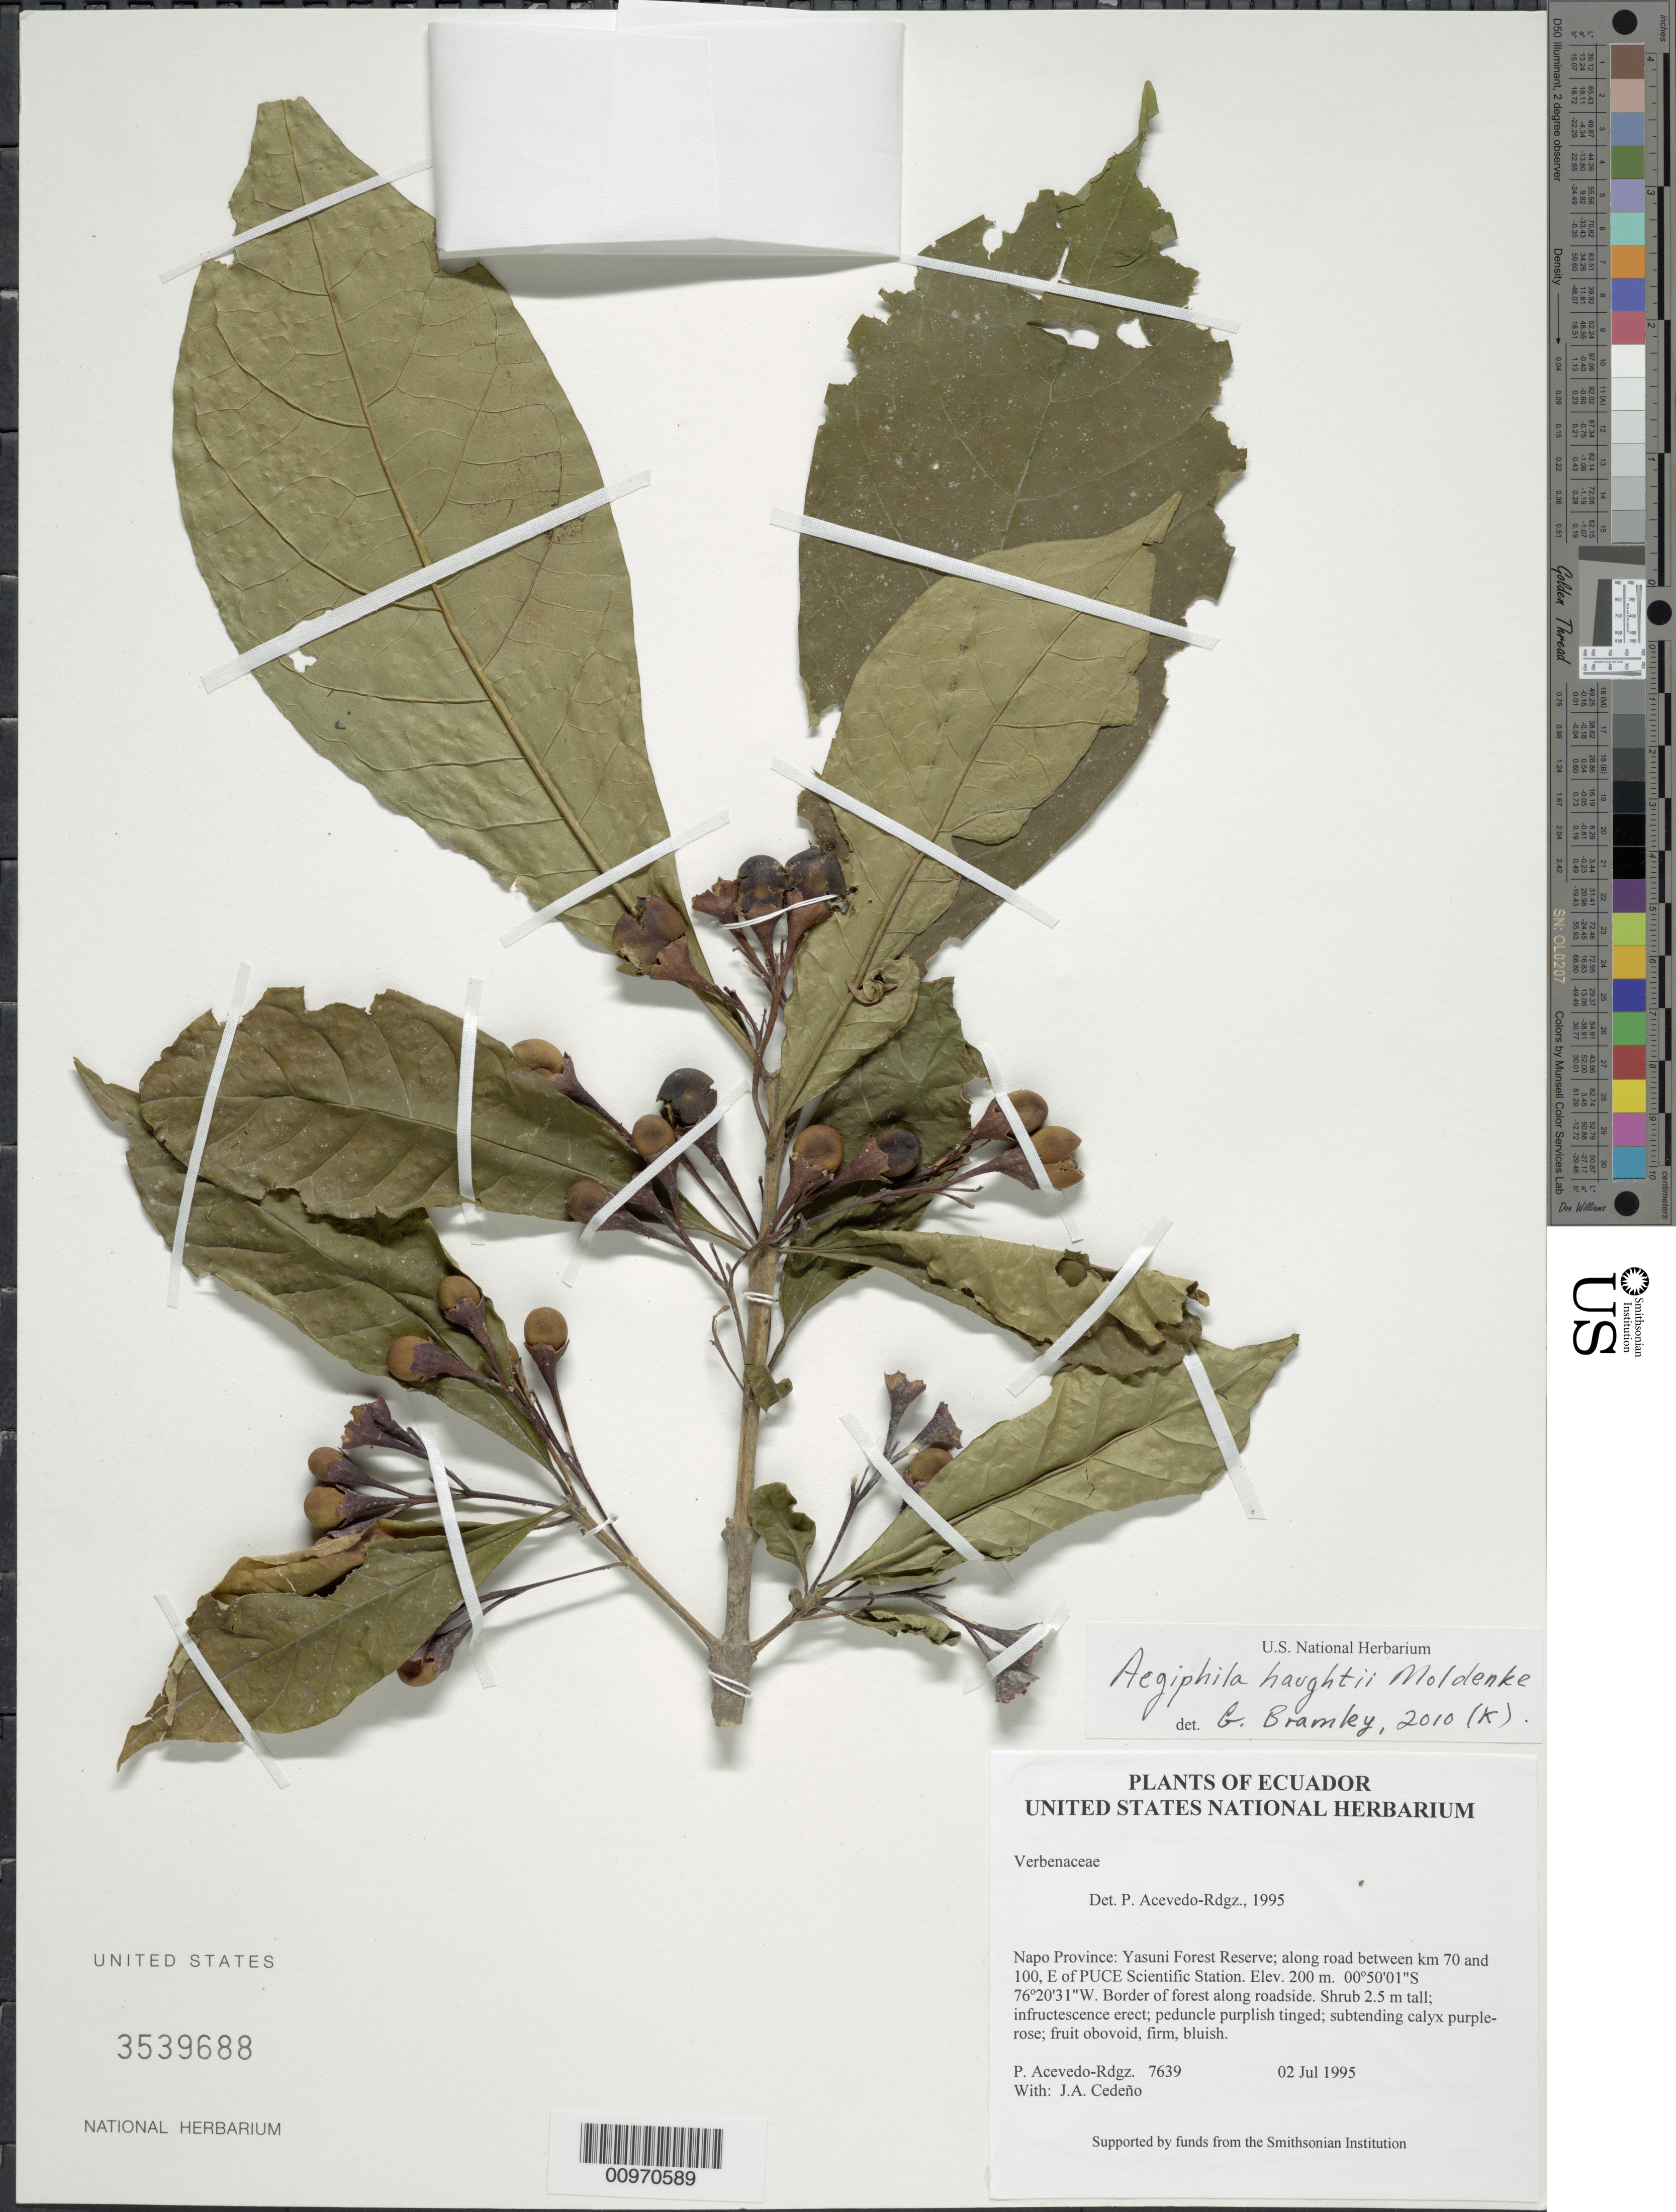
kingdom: Plantae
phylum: Tracheophyta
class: Magnoliopsida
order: Lamiales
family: Lamiaceae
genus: Aegiphila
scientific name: Aegiphila haughtii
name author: Moldenke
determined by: Bramley, Gemma L. C.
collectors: P. Acevedo-Rodr. & J. A. Cedeño M.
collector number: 7639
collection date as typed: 02 Jul 1995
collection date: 1995-07-02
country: Ecuador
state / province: Napo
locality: Napo Province: Yasuni Forest Reserve; along road between km 70 and 100, E of PUCE Scientific Station.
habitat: Border of forest along roadside.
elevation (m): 200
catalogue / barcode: US 3539688